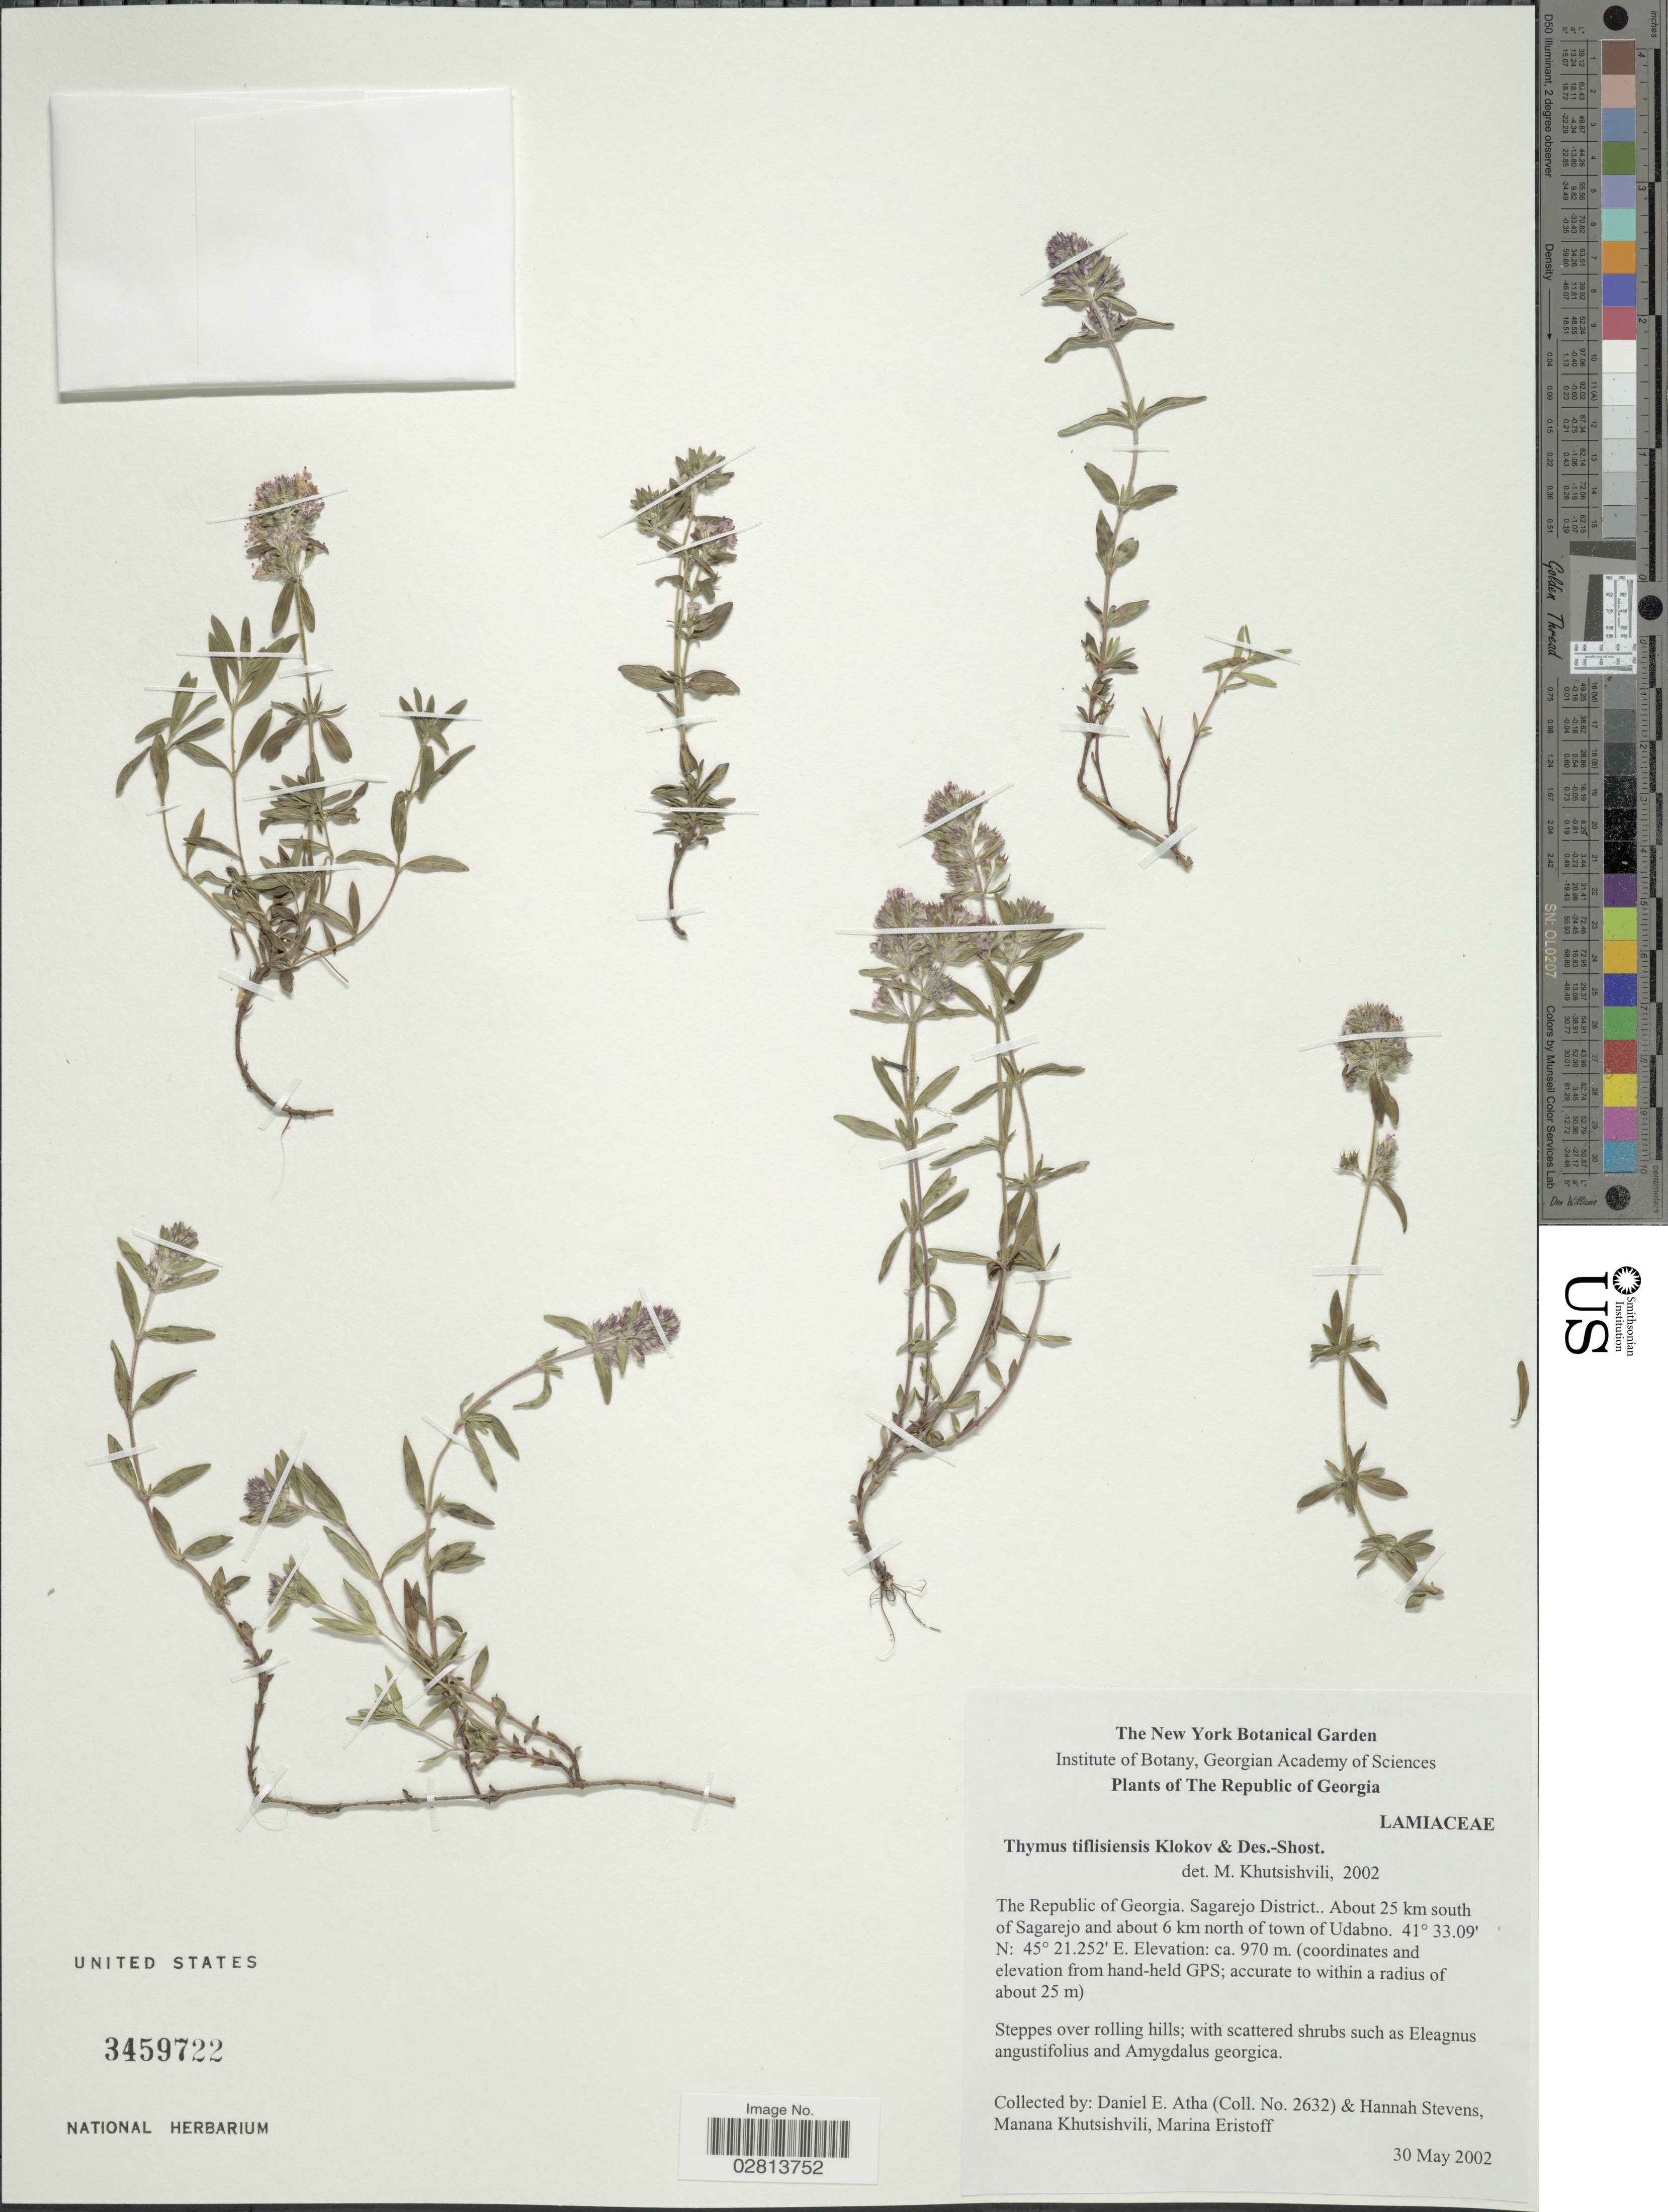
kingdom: Plantae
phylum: Tracheophyta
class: Magnoliopsida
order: Lamiales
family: Lamiaceae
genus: Thymus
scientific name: Thymus tiflisiensis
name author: Klokov & Des.-Shost.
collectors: D. Atha, H. Stevens, M. Khutsishvili & M. Eristoff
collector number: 2632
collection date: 2002-05-30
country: Georgia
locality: The Republic Georgia. Sagarejo District. About 25 km south of Sagarejo and about 6 km north of town of Udabno.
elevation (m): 970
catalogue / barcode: US 3459722